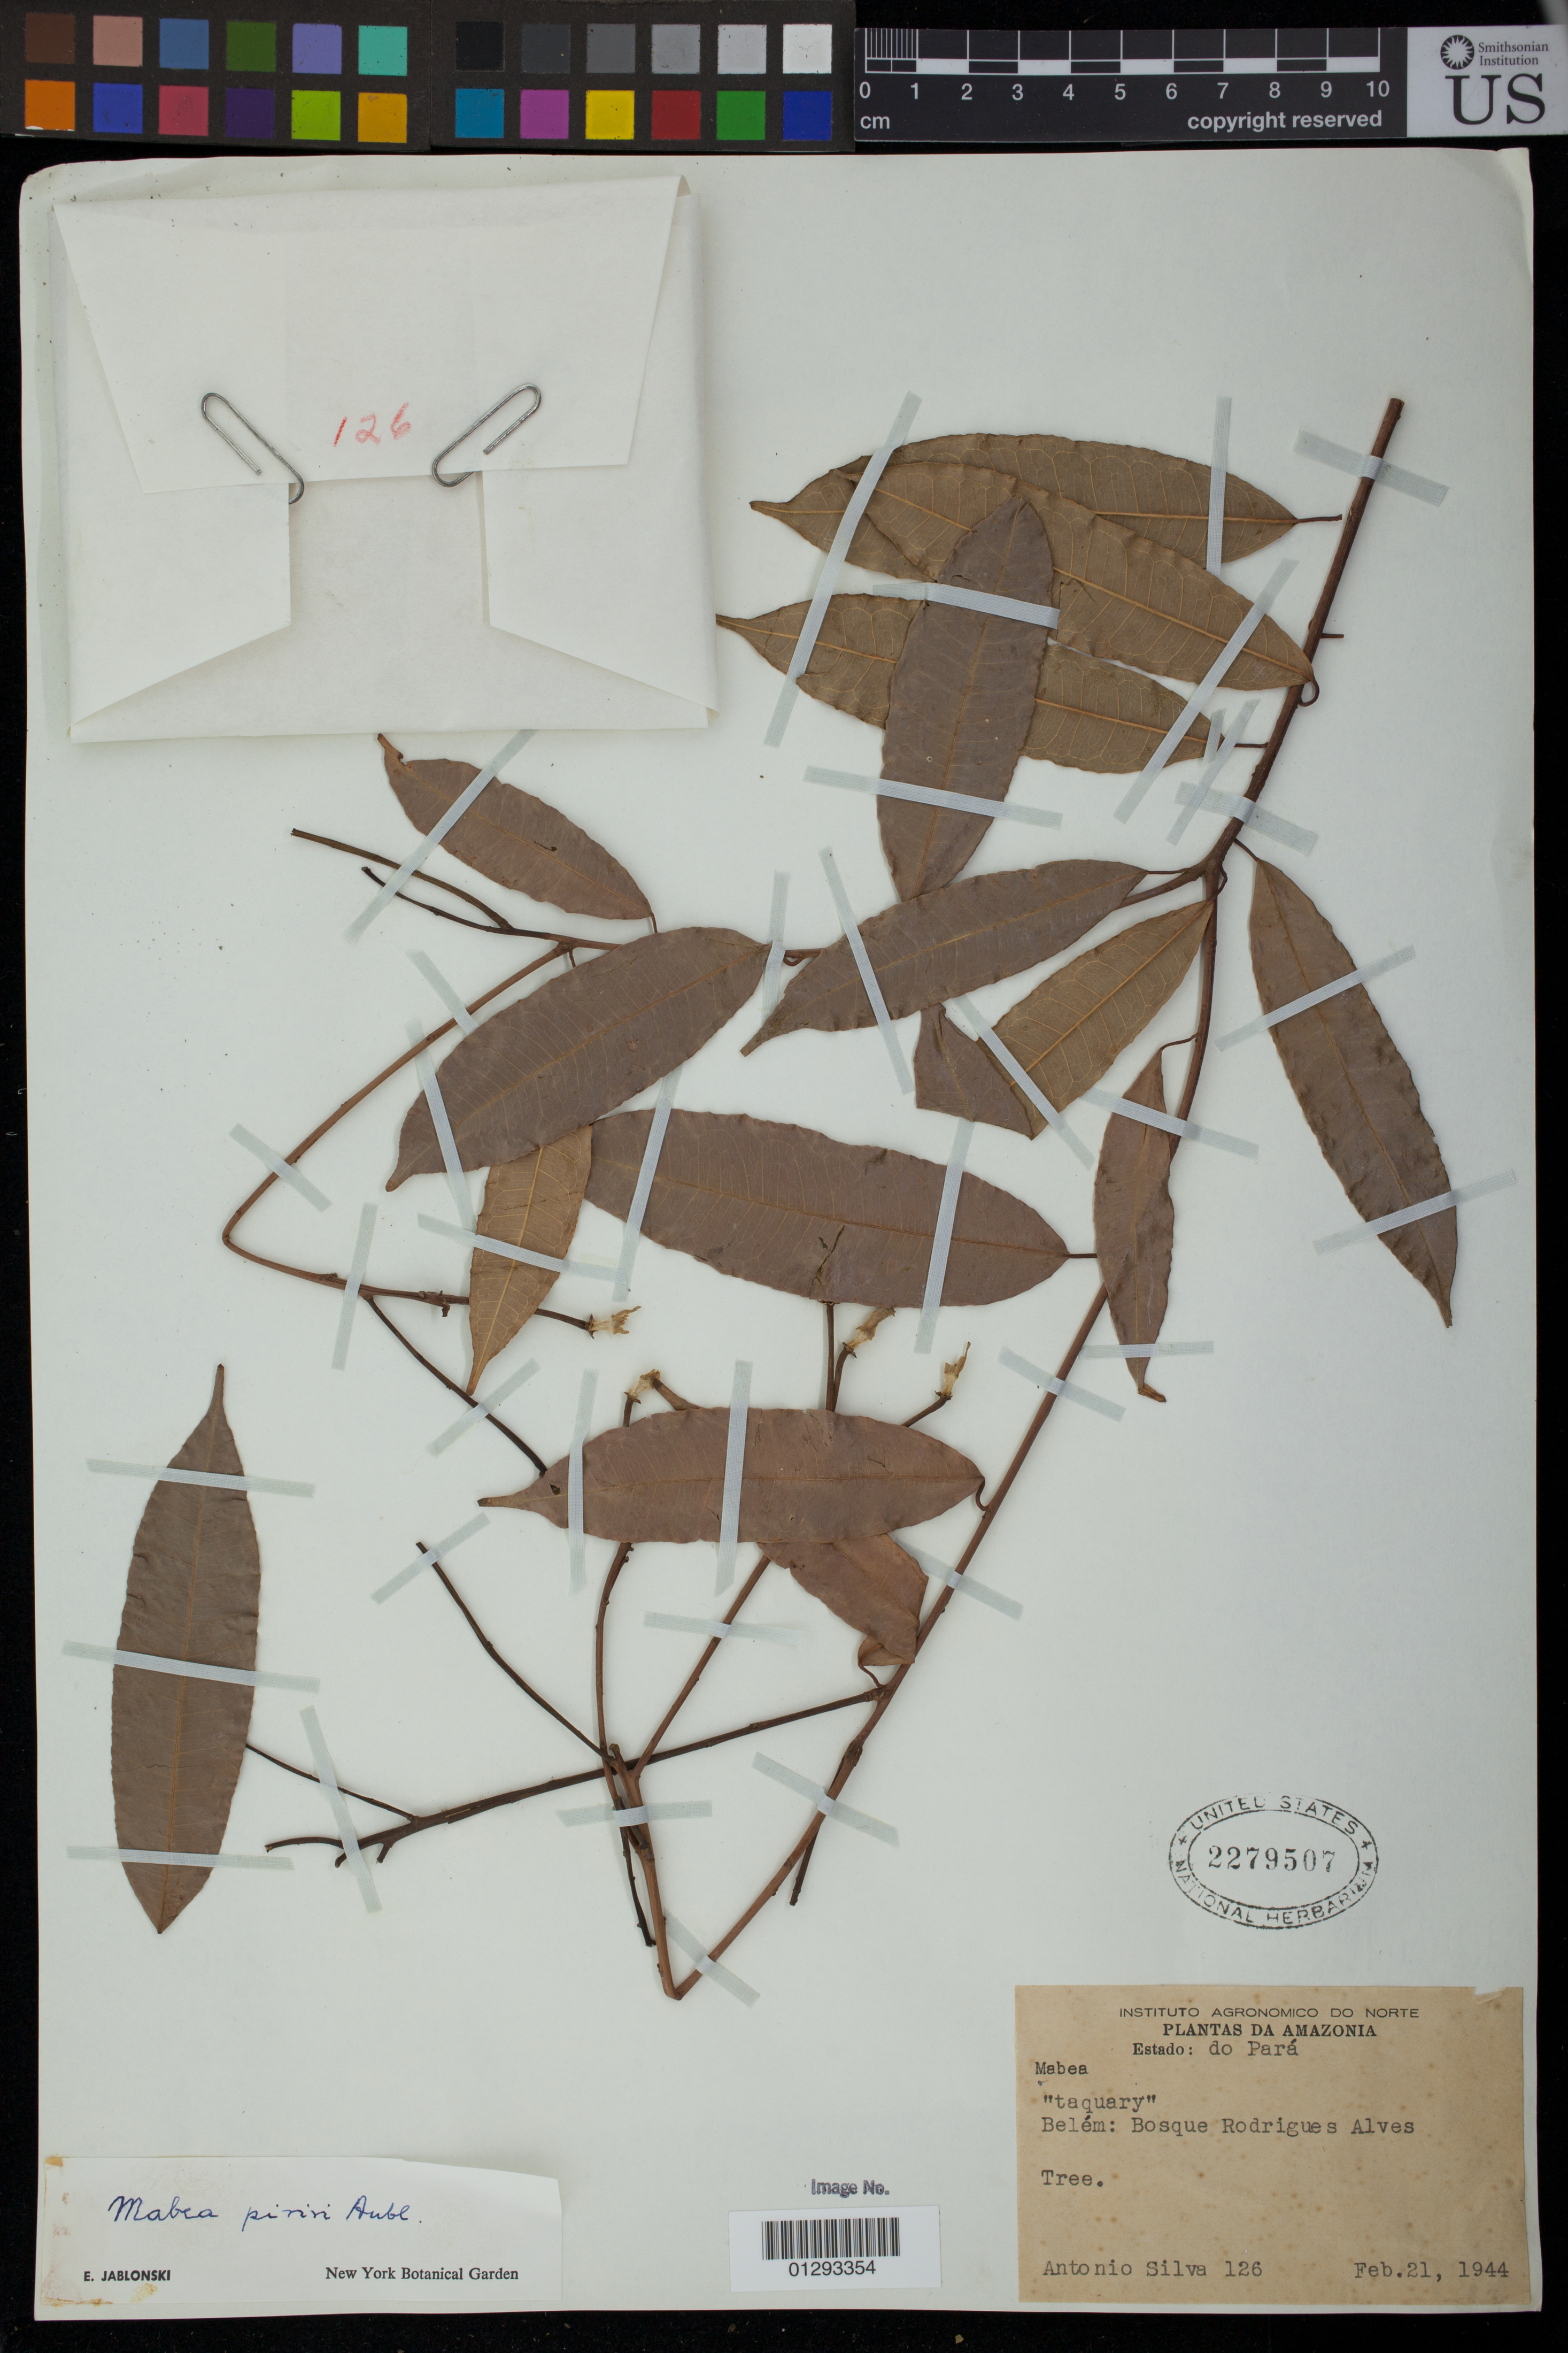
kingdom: Plantae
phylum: Tracheophyta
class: Magnoliopsida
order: Malpighiales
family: Euphorbiaceae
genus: Mabea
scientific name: Mabea piriri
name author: Aubl.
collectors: A. Silva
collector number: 126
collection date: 1944-02-21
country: Brazil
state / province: Pará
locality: Belem: Bosque Rodrigues Alves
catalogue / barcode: US 2279507